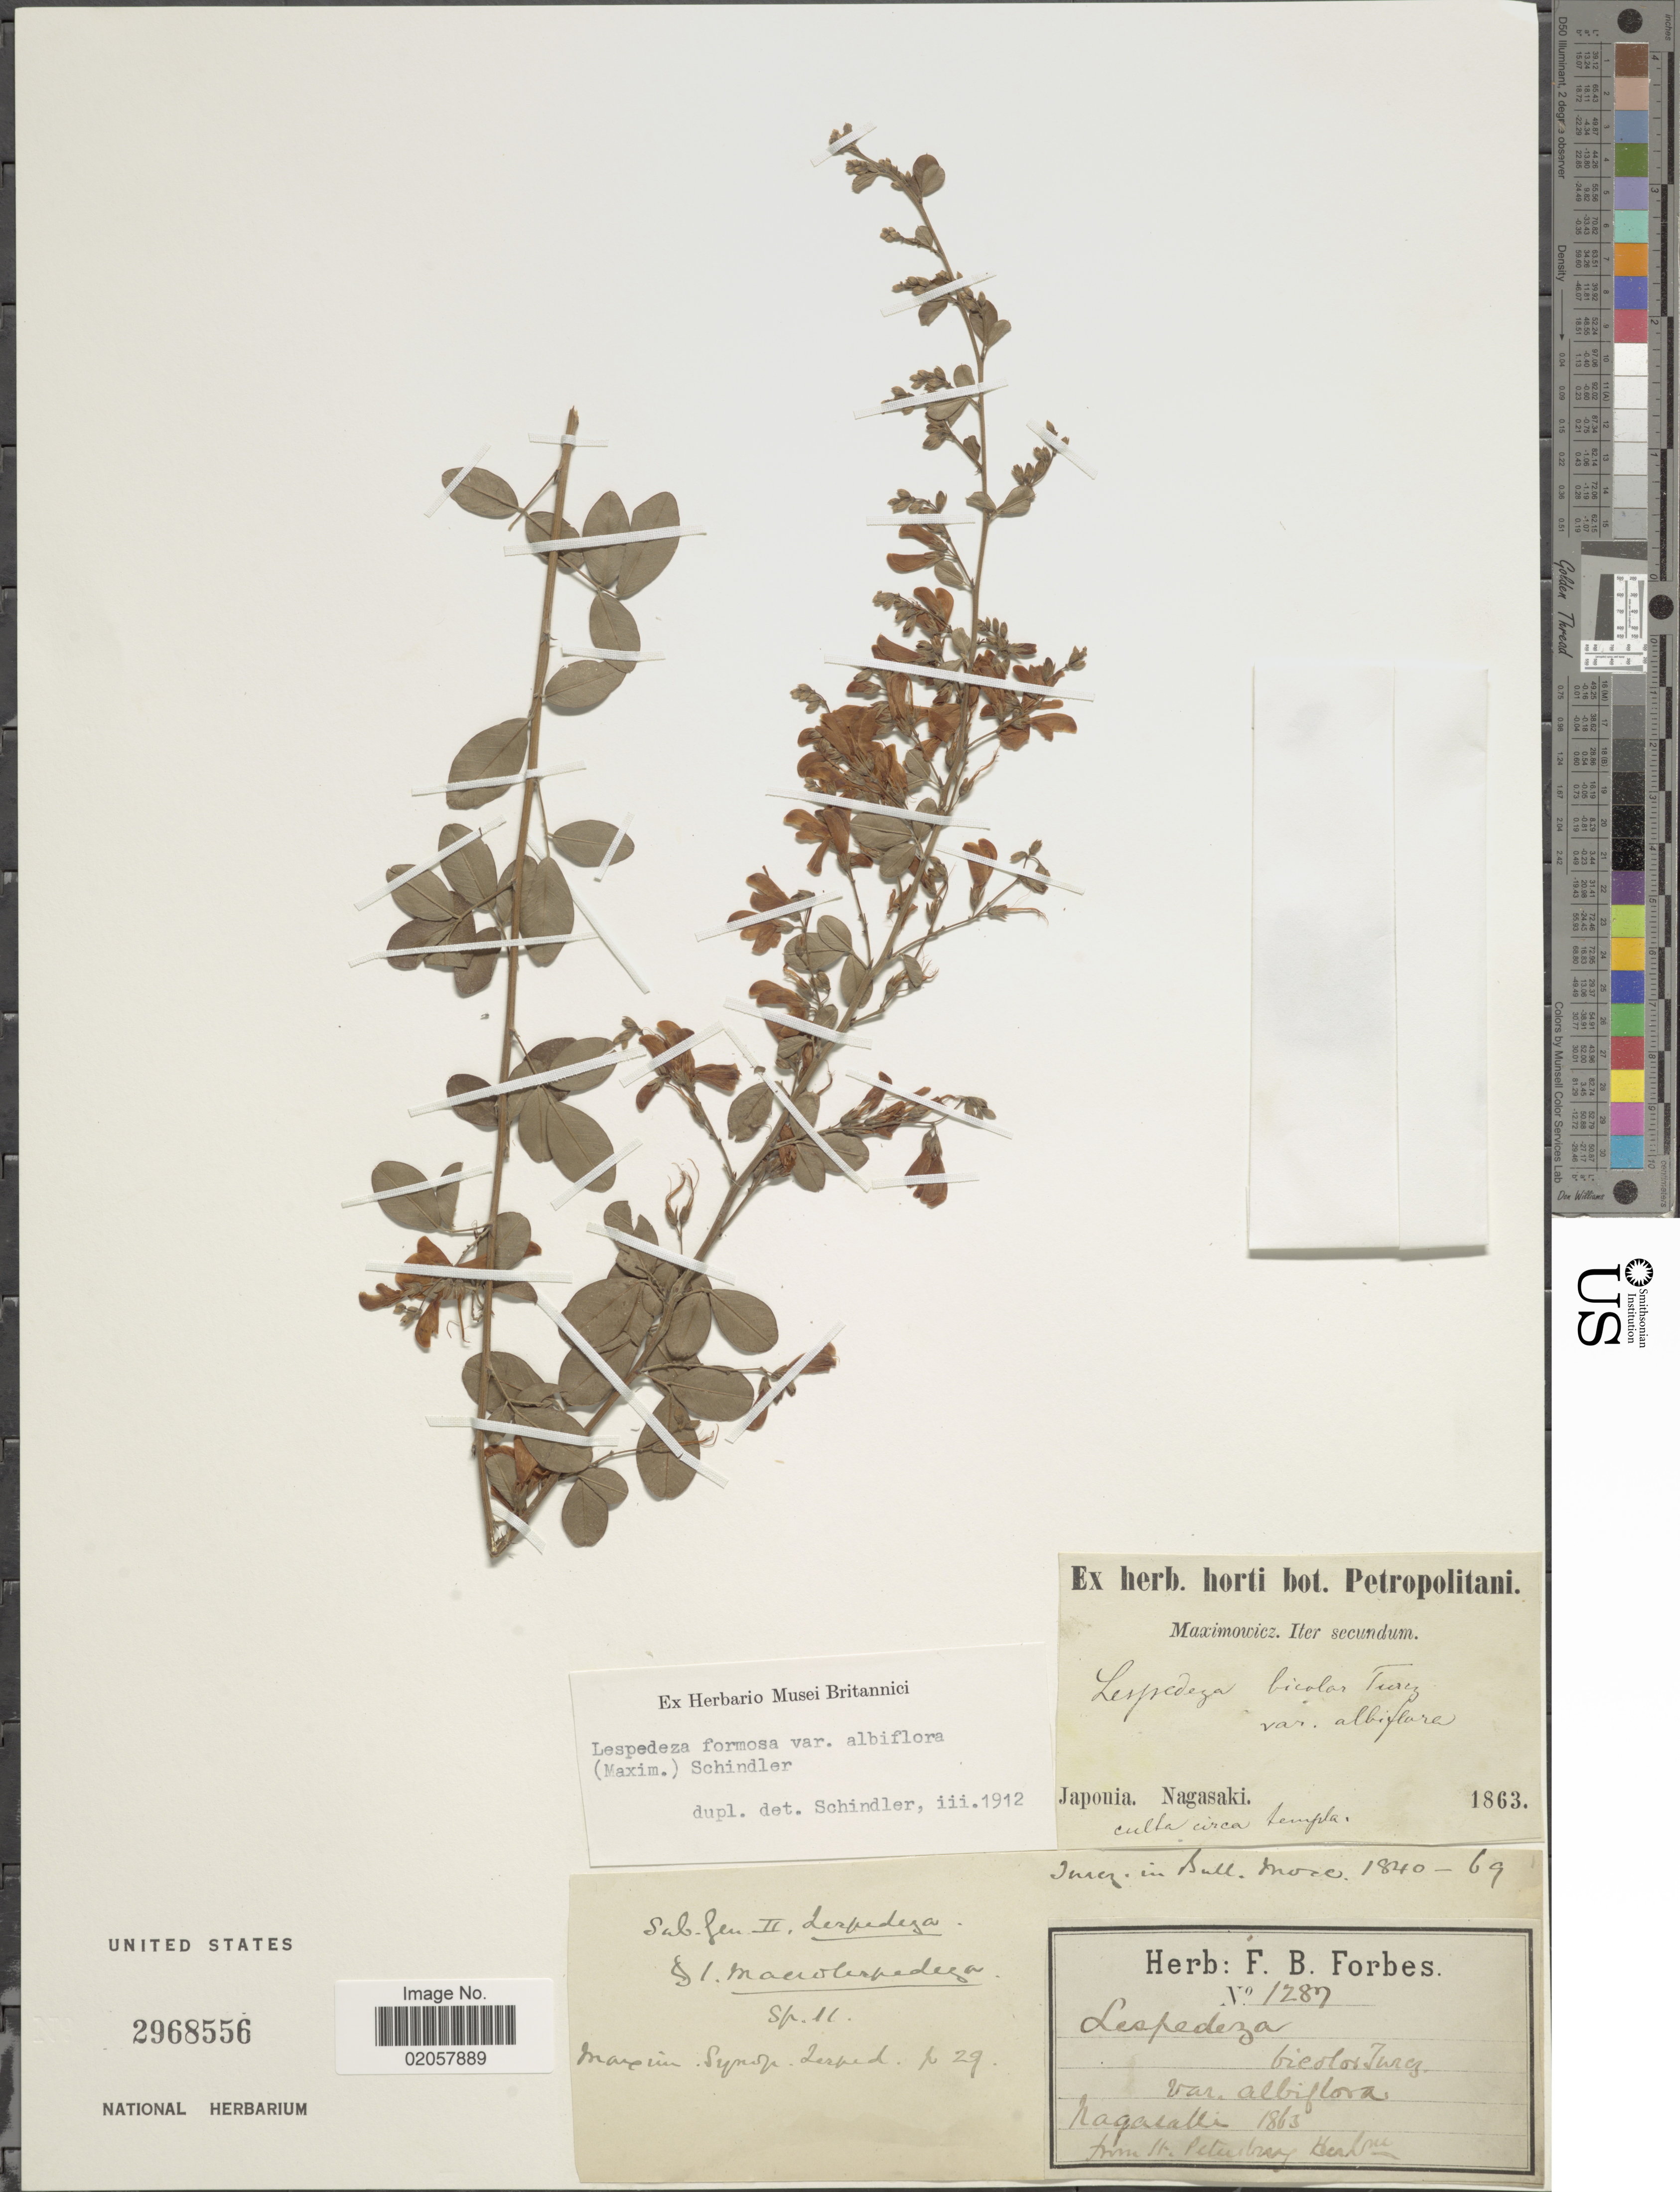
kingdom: Plantae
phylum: Tracheophyta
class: Magnoliopsida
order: Fabales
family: Fabaceae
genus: Lespedeza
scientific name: Lespedeza formosa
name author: (Vogel) Koehne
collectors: ex herb. F. B. Forbes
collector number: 1287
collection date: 1863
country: Japan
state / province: Nagasaki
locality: Circa temple.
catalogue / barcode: US 2968556